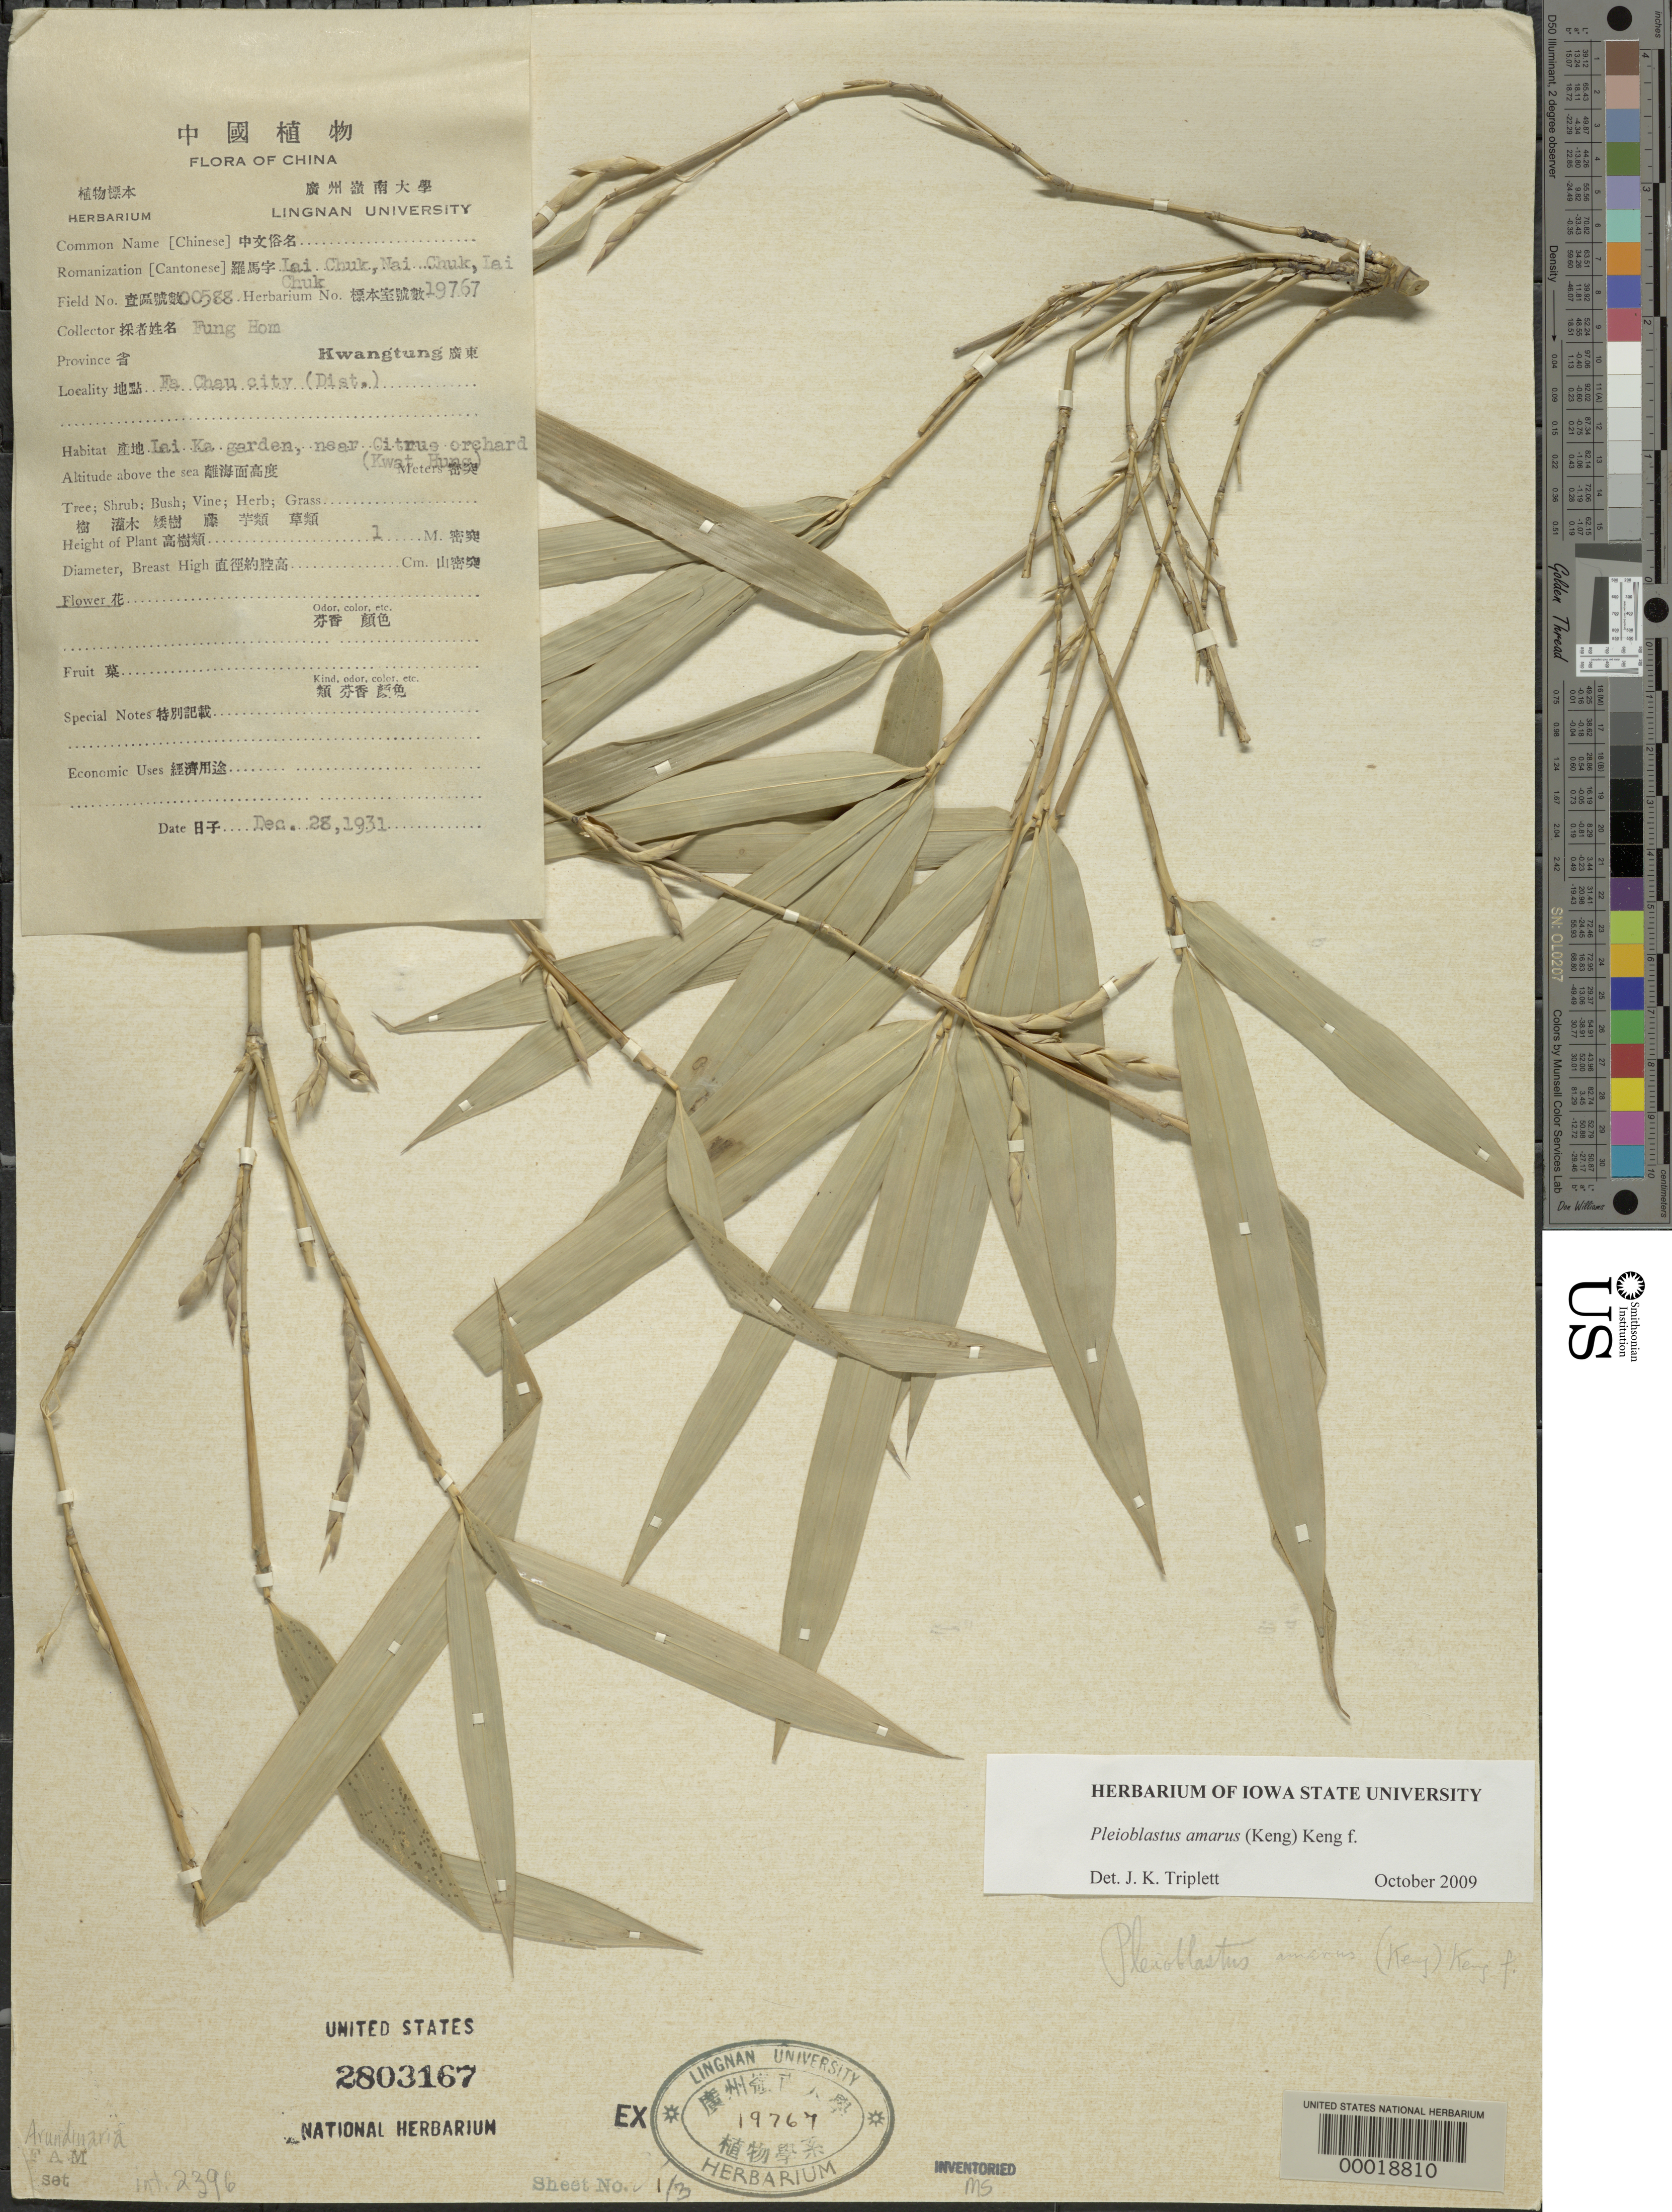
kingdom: Plantae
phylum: Tracheophyta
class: Liliopsida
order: Poales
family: Poaceae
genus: Pleioblastus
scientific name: Pleioblastus amarus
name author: (Keng) Keng f.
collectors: H. L. Fung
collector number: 588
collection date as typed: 28 Dec 1931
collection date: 1931-12-28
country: China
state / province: Guangdong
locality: Fa Chau City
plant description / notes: Originally from Fa Chau city, Lai Ka garden, near Citrus orchard, Kwat Hung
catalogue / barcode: US 2803167